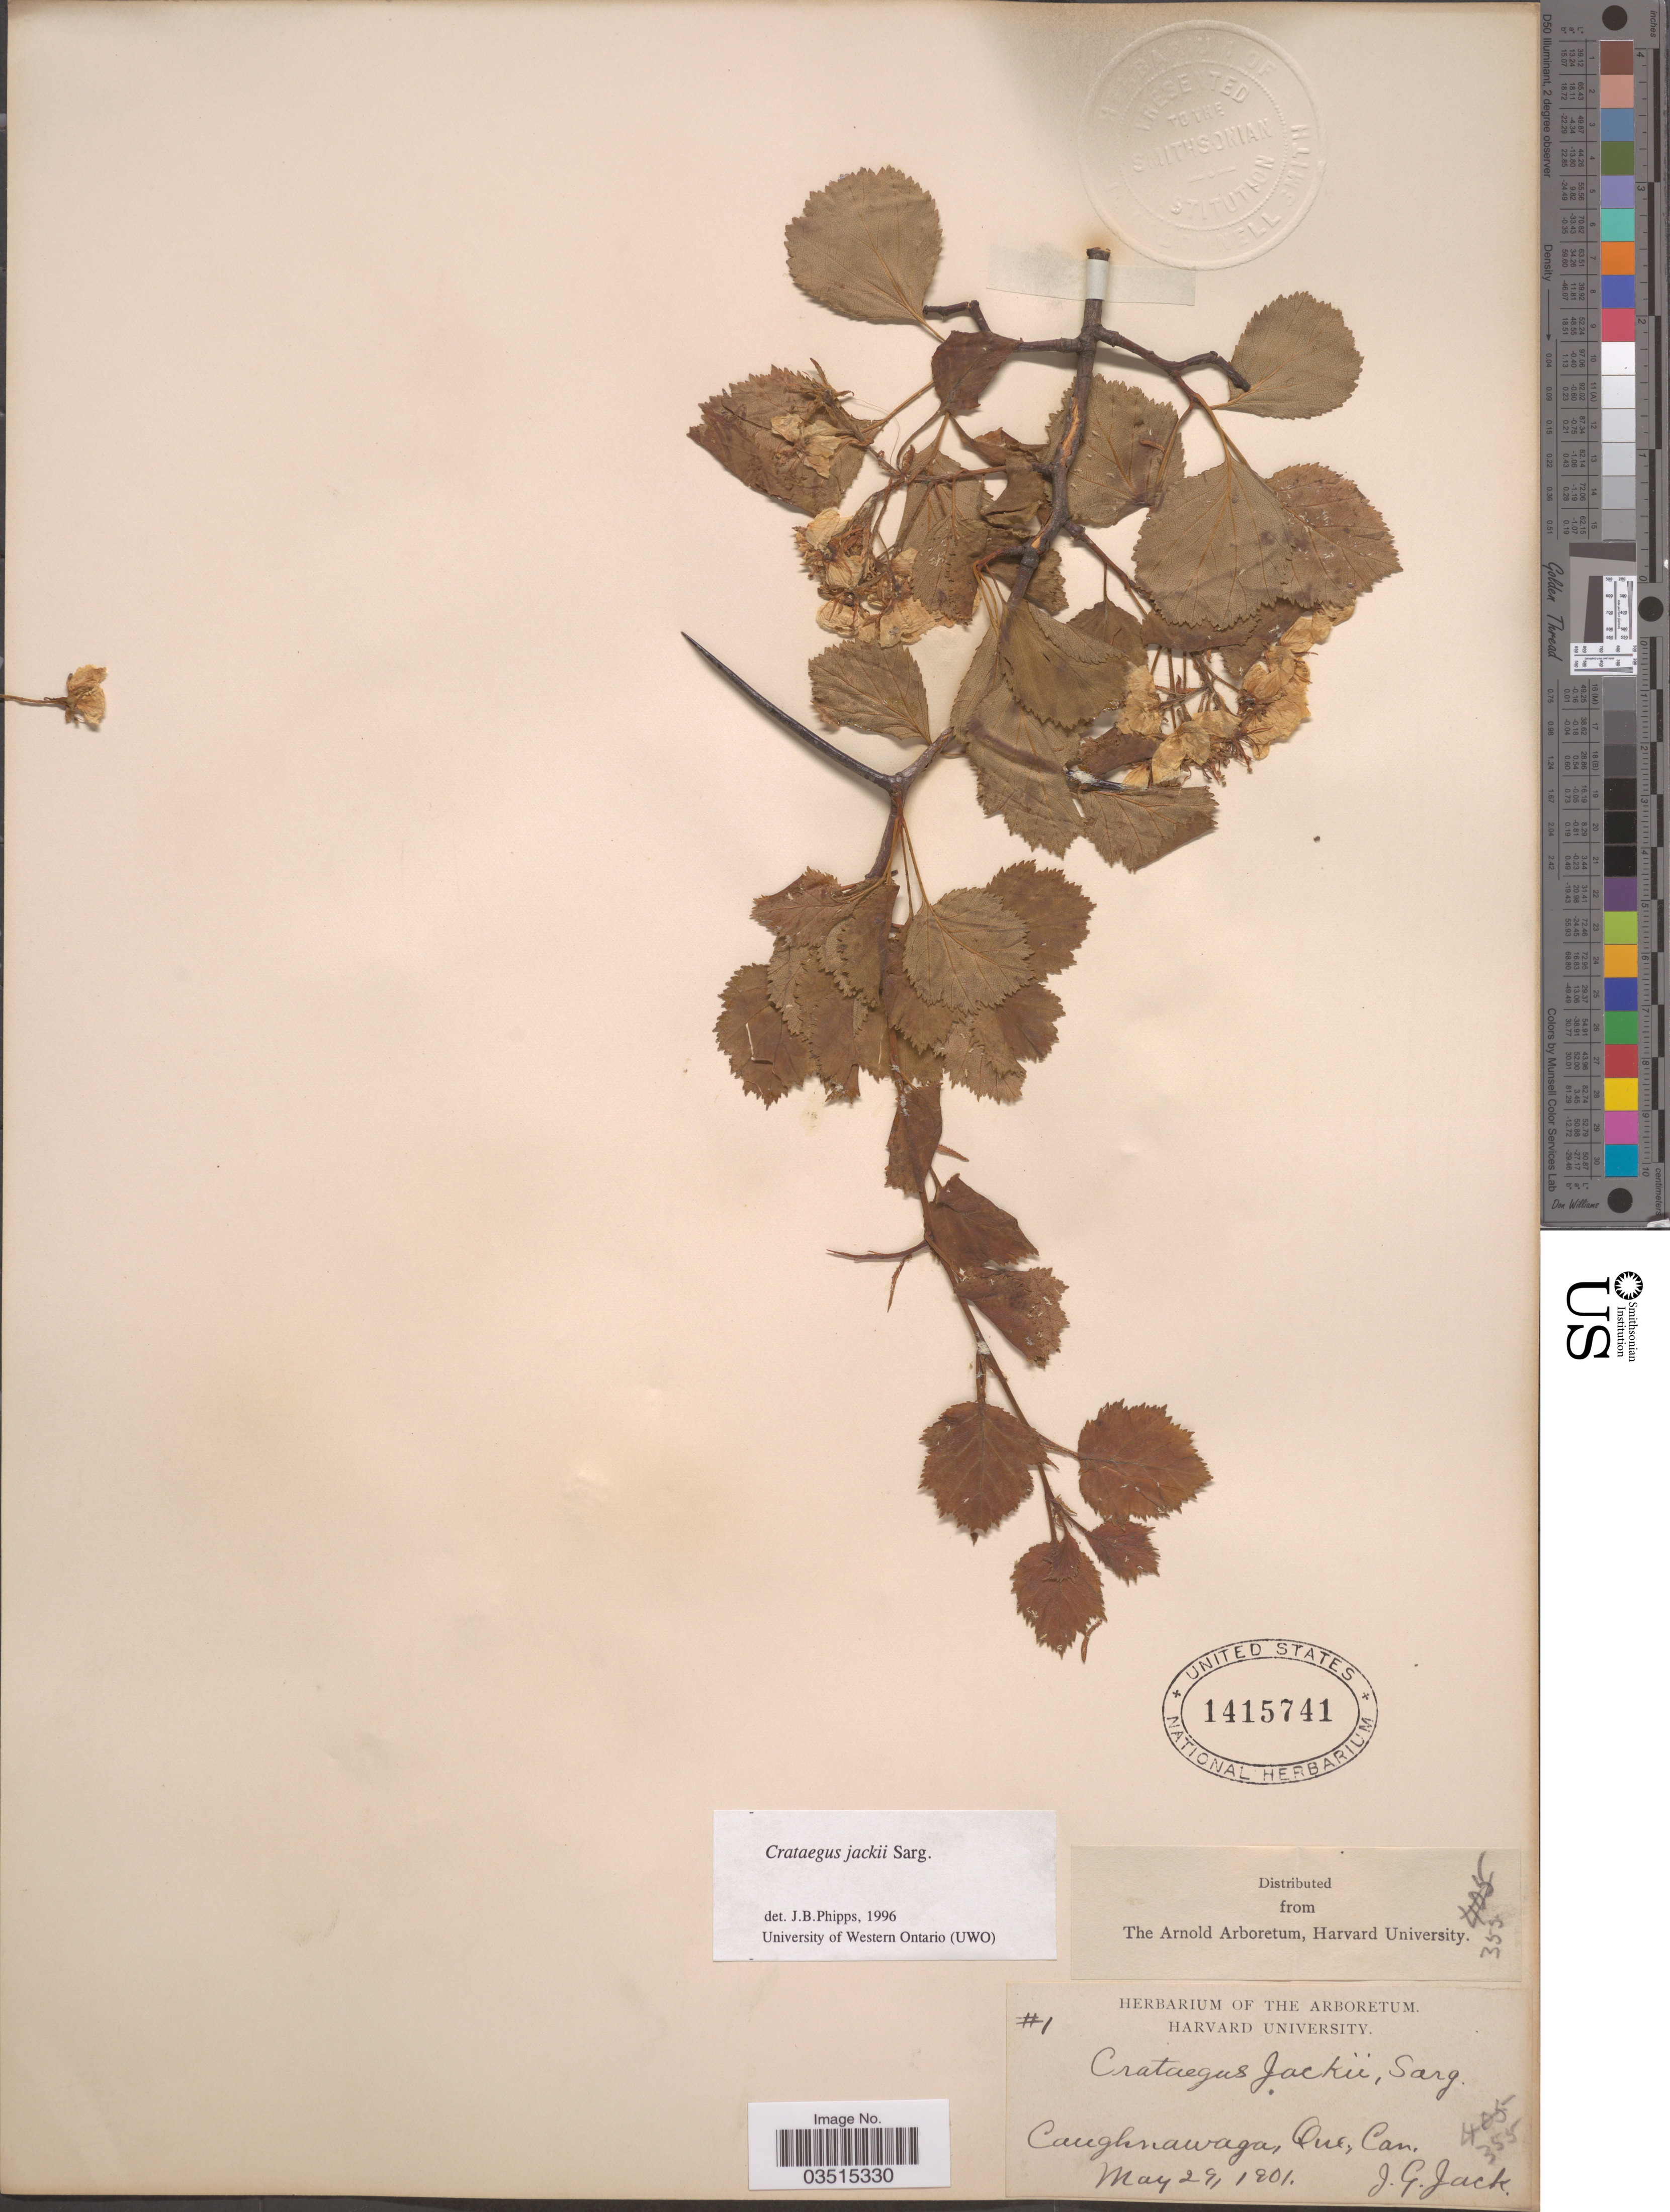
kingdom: Plantae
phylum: Tracheophyta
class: Magnoliopsida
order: Rosales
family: Rosaceae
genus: Crataegus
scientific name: Crataegus lumaria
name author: Ashe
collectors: J. G. Jack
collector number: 1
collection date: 1901-05-29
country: Canada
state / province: Quebec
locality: Caughnawaga.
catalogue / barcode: US 1415741